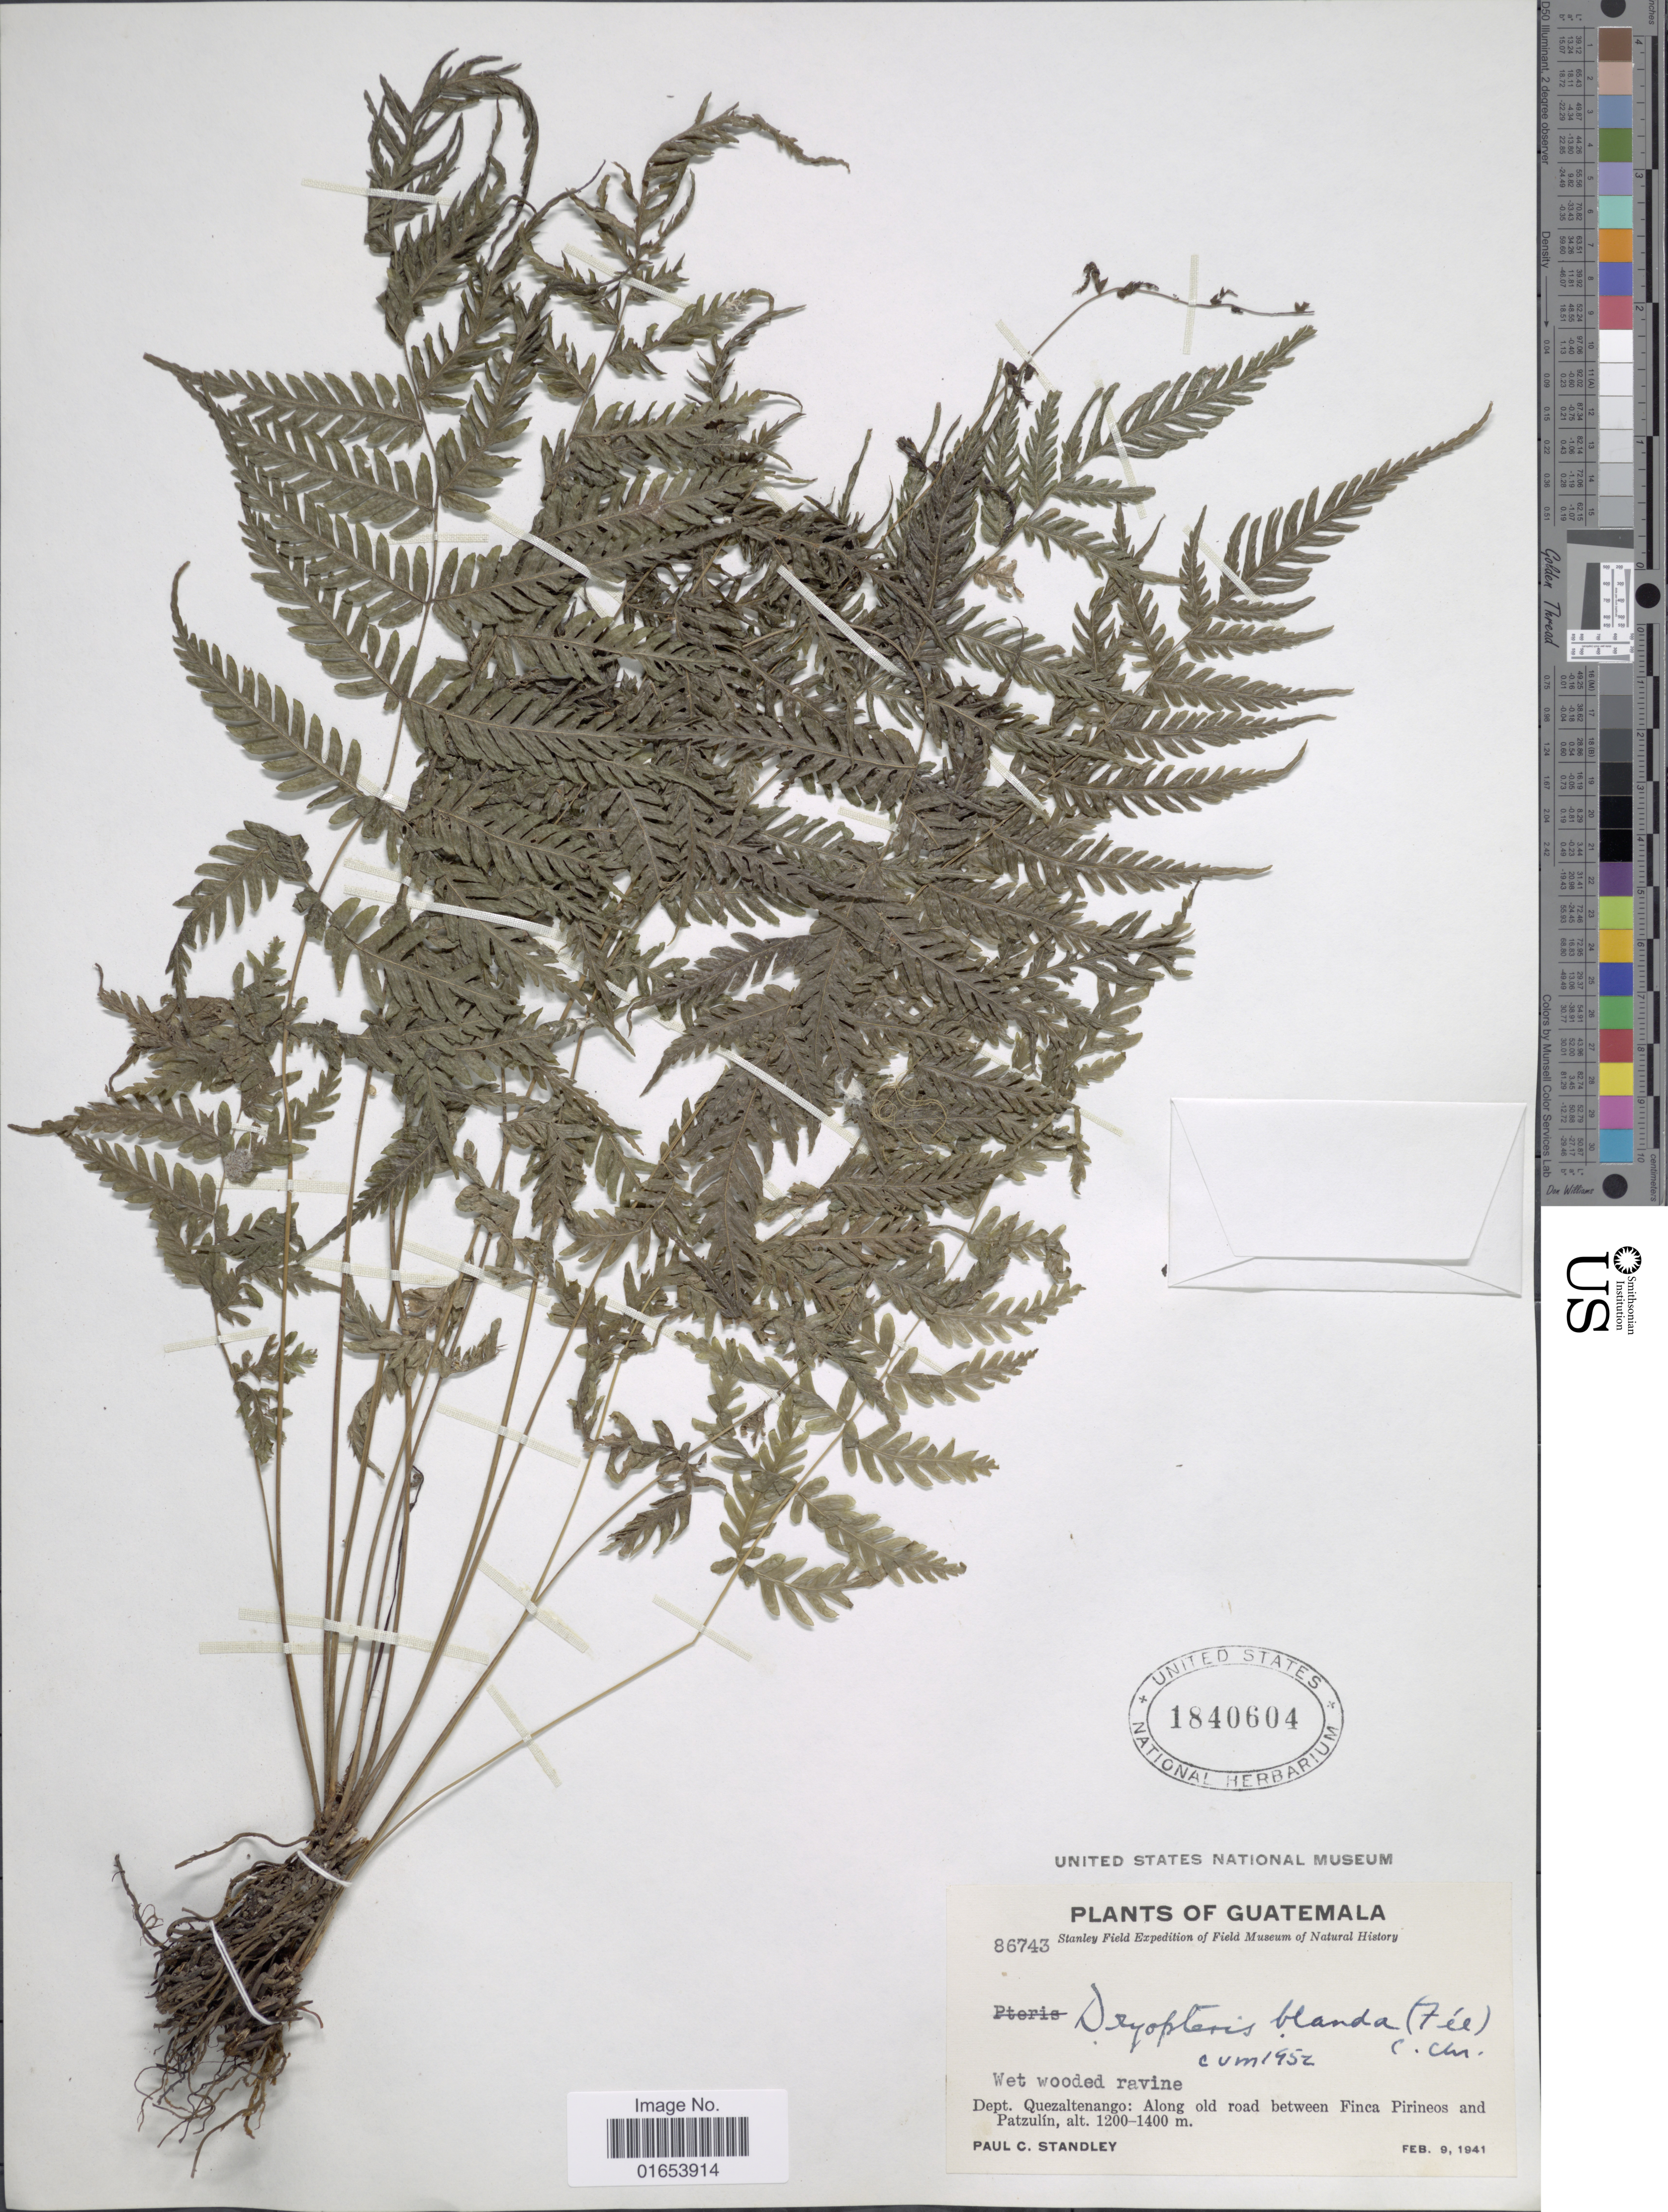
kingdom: Plantae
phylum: Tracheophyta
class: Polypodiopsida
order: Polypodiales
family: Thelypteridaceae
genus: Goniopteris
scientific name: Goniopteris blanda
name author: (Fée) Salino & T.E. Almeida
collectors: P. C. Standley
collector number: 86743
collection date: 1941-02-09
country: Guatemala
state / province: Quetzaltenango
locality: Dept. Quezaltenango: along old road between Finca Pirineos and Patzulin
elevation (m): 1200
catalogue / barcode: US 1840604